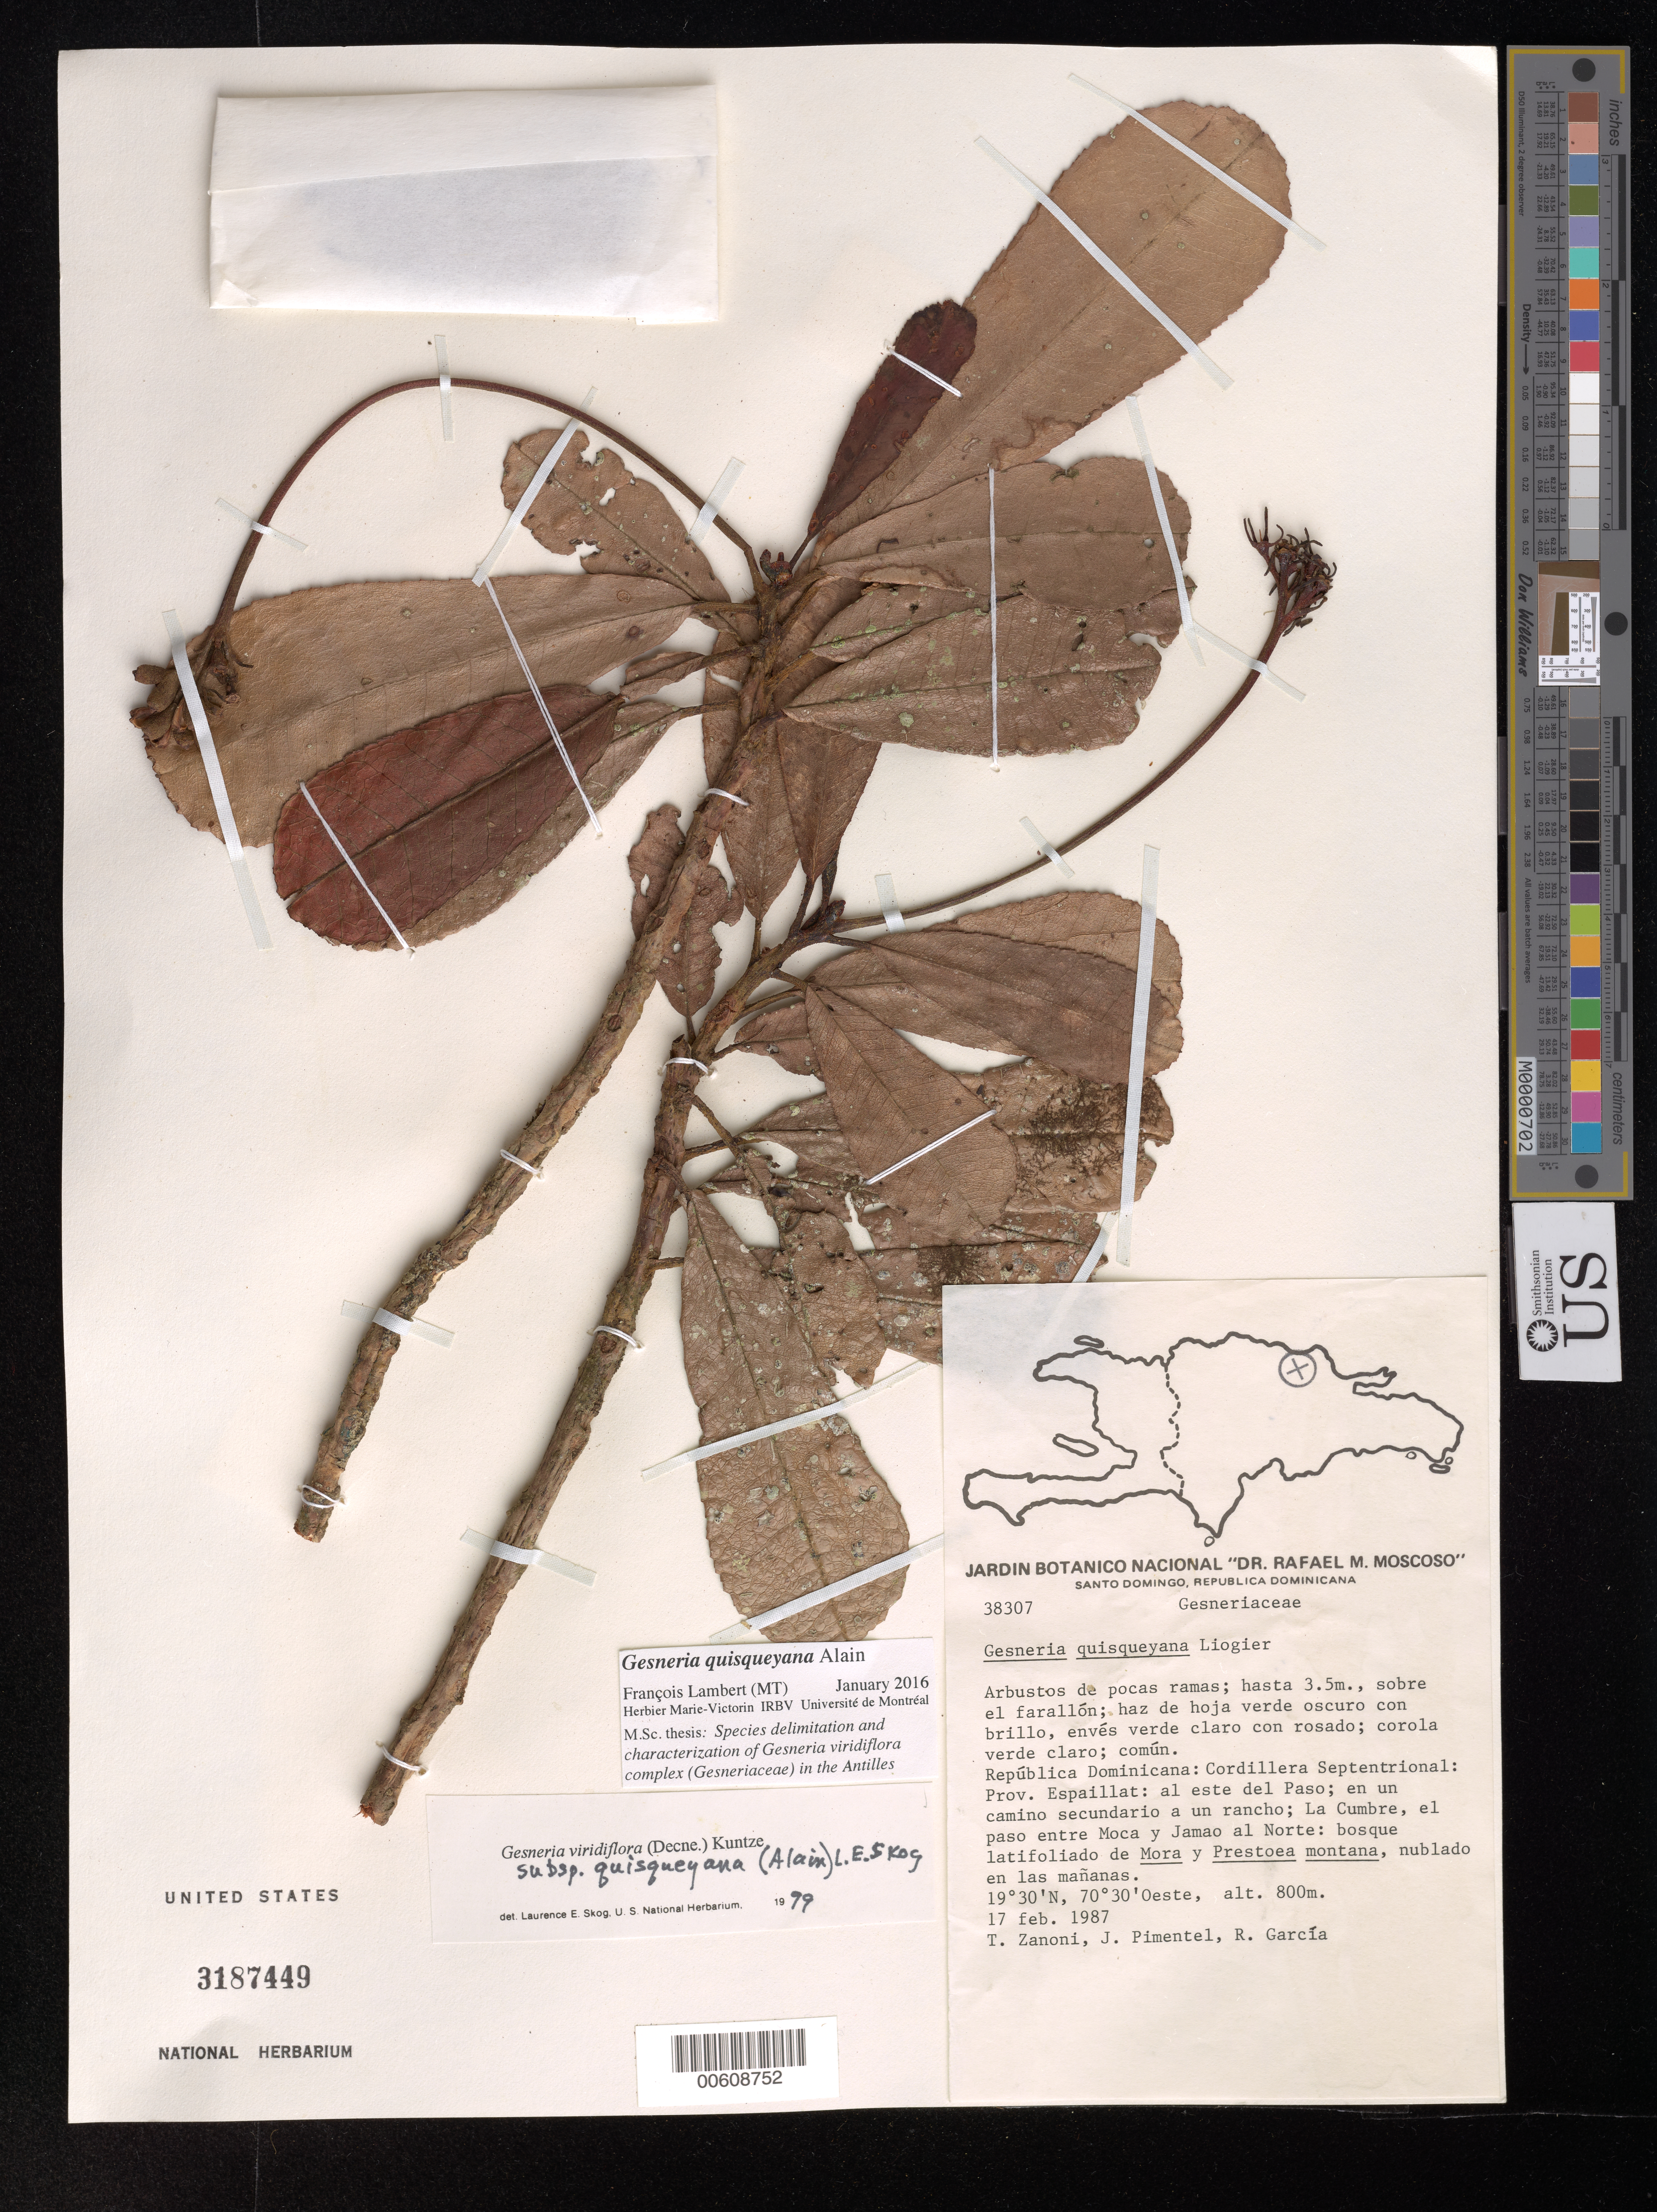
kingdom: Plantae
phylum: Tracheophyta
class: Magnoliopsida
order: Lamiales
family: Gesneriaceae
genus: Gesneria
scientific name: Gesneria quisqueyana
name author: Alain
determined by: Lambert, Francois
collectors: T. A. Zanoni, J. Pimentel & R. García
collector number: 38307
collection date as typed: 17 Feb 1987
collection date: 1987-02-17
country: Dominican Republic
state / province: Espaillat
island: Hispaniola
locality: Cordillera Septentrional: al E del Paso; en un camino secundario a un rancho; La Cumbre, el paso entre Moca y Jamao al Norte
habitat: Bosque latifoliado de Mora y Prestoea montana; nublado en las mañanas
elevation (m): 800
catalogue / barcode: US 3187449